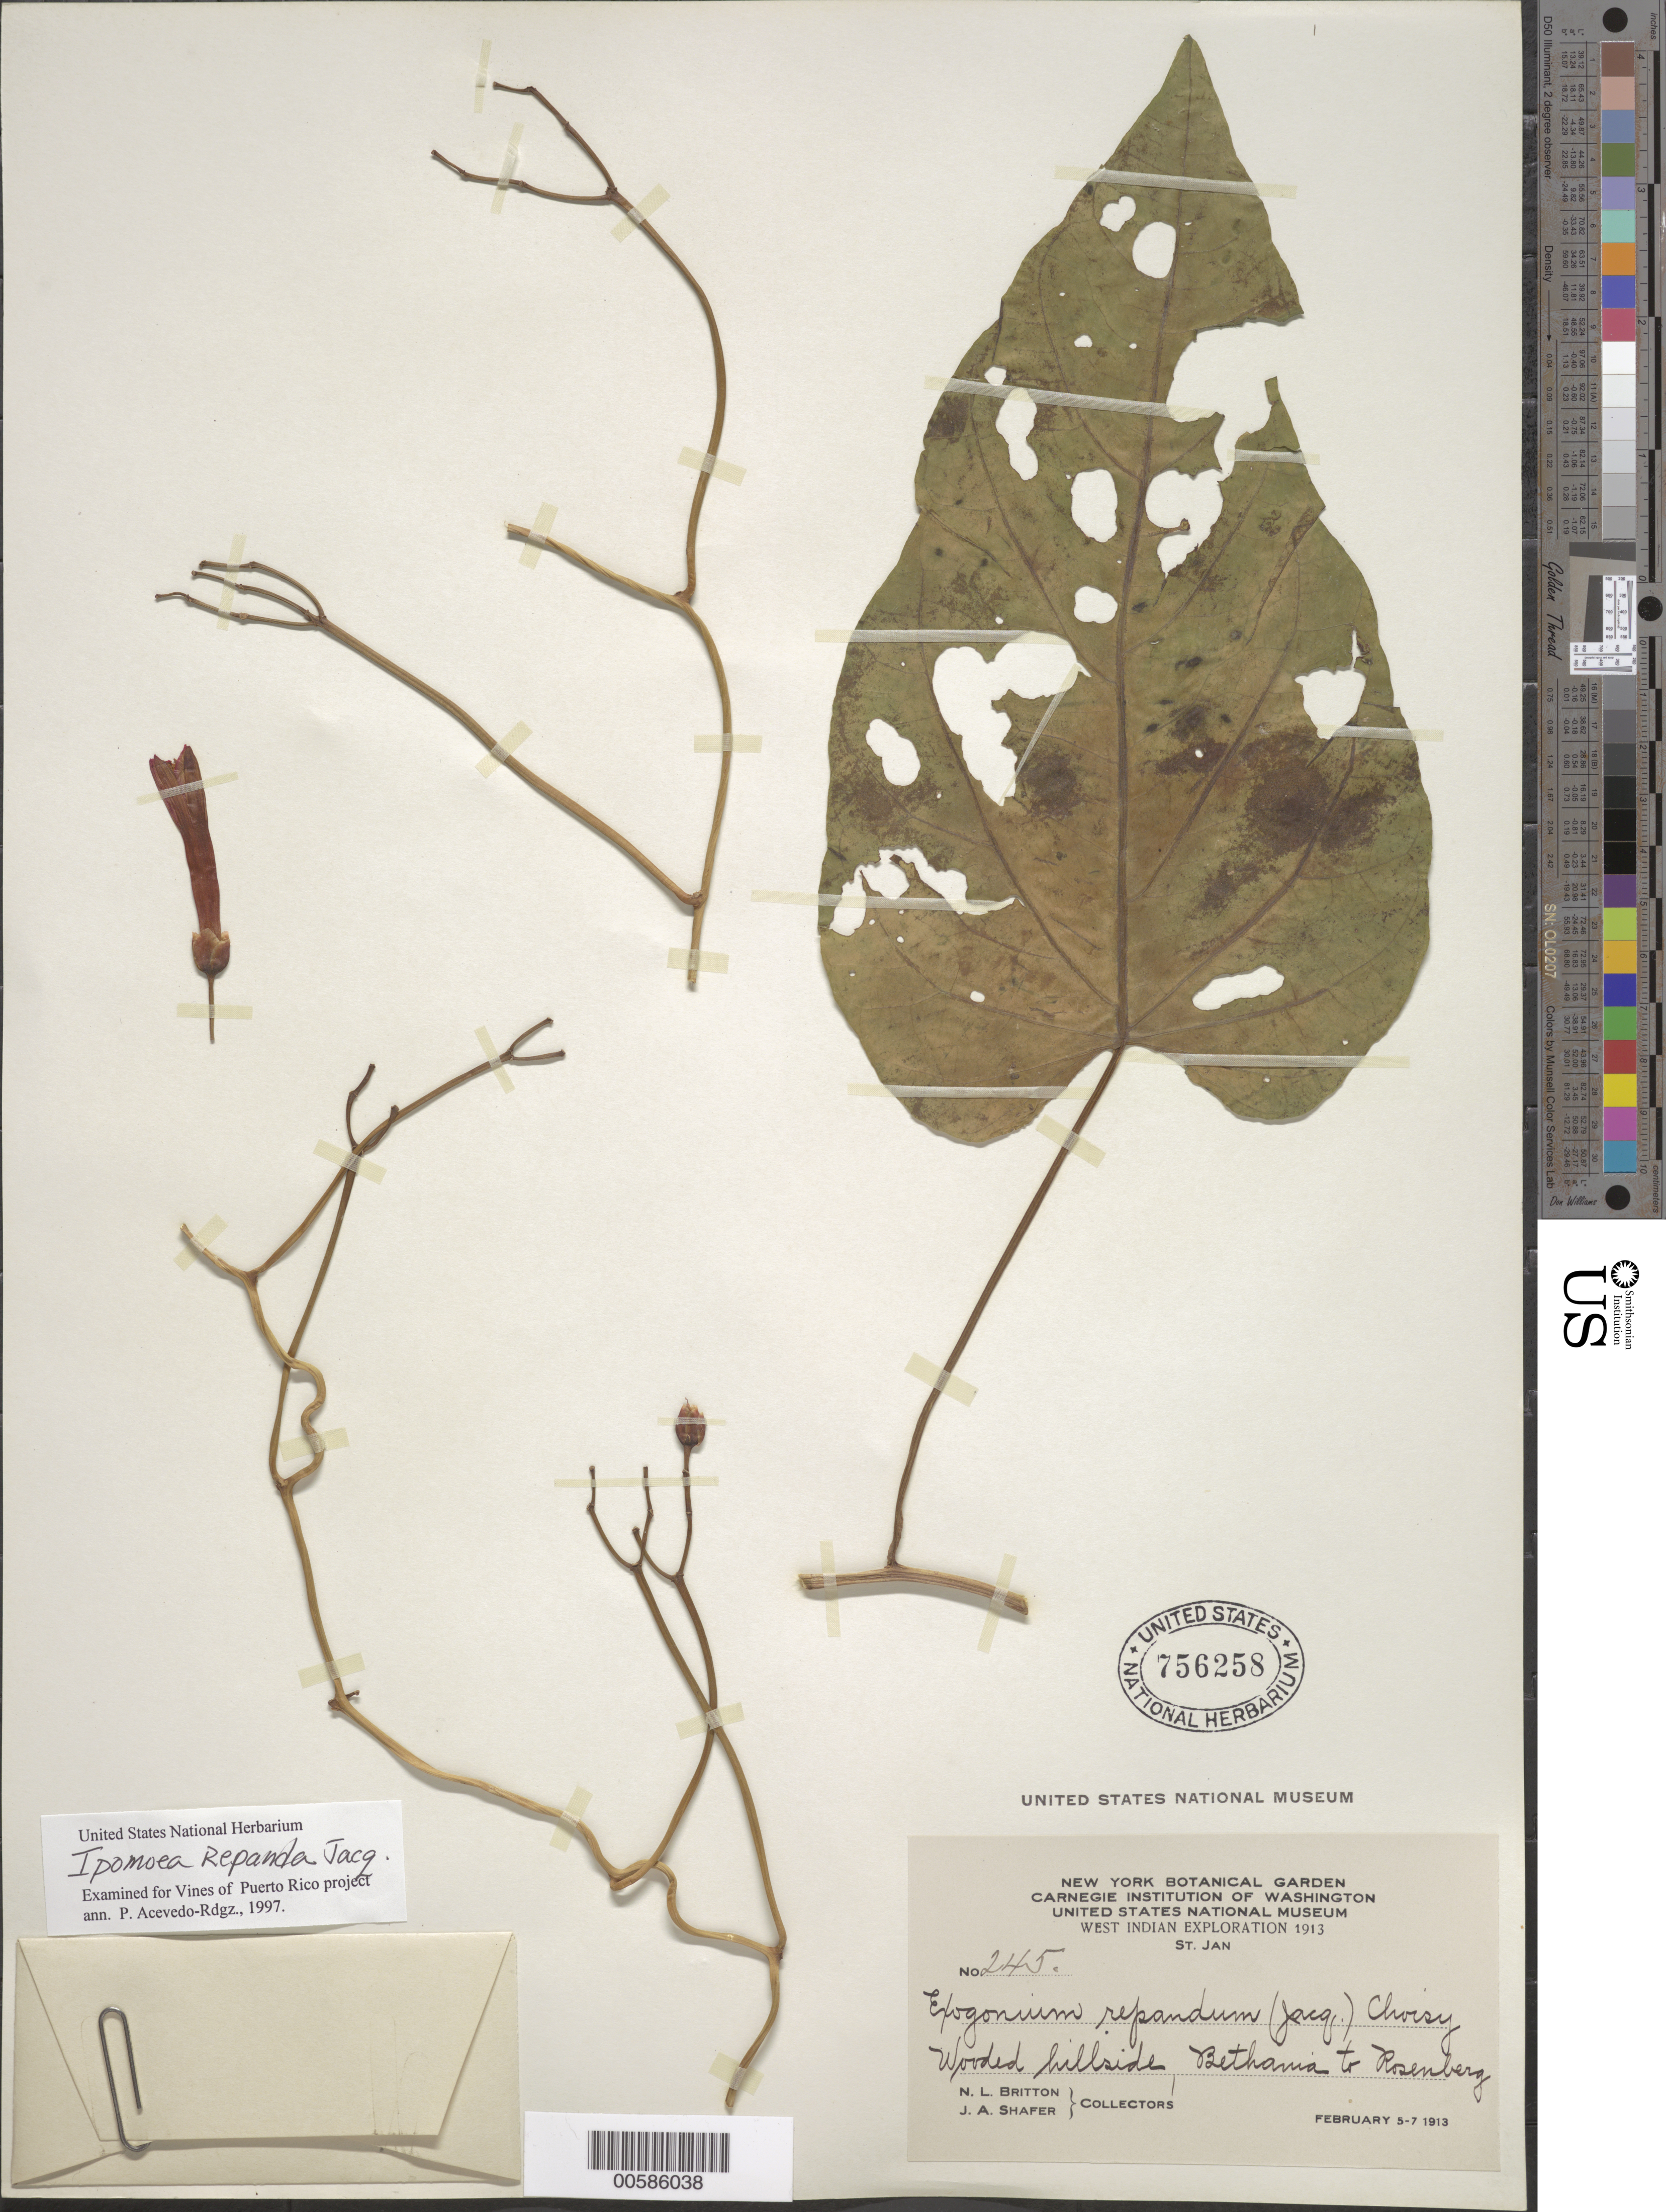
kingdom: Plantae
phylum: Tracheophyta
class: Magnoliopsida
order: Solanales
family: Convolvulaceae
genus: Ipomoea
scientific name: Ipomoea repanda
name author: Jacq.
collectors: N. Britton & J. A. Shafer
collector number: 245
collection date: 1913-02-05/1913-02-07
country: U.S. Virgin Islands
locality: West Indian, St. Jan, Wooded hillside, Bethania to Rosenberg.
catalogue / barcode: US 756258